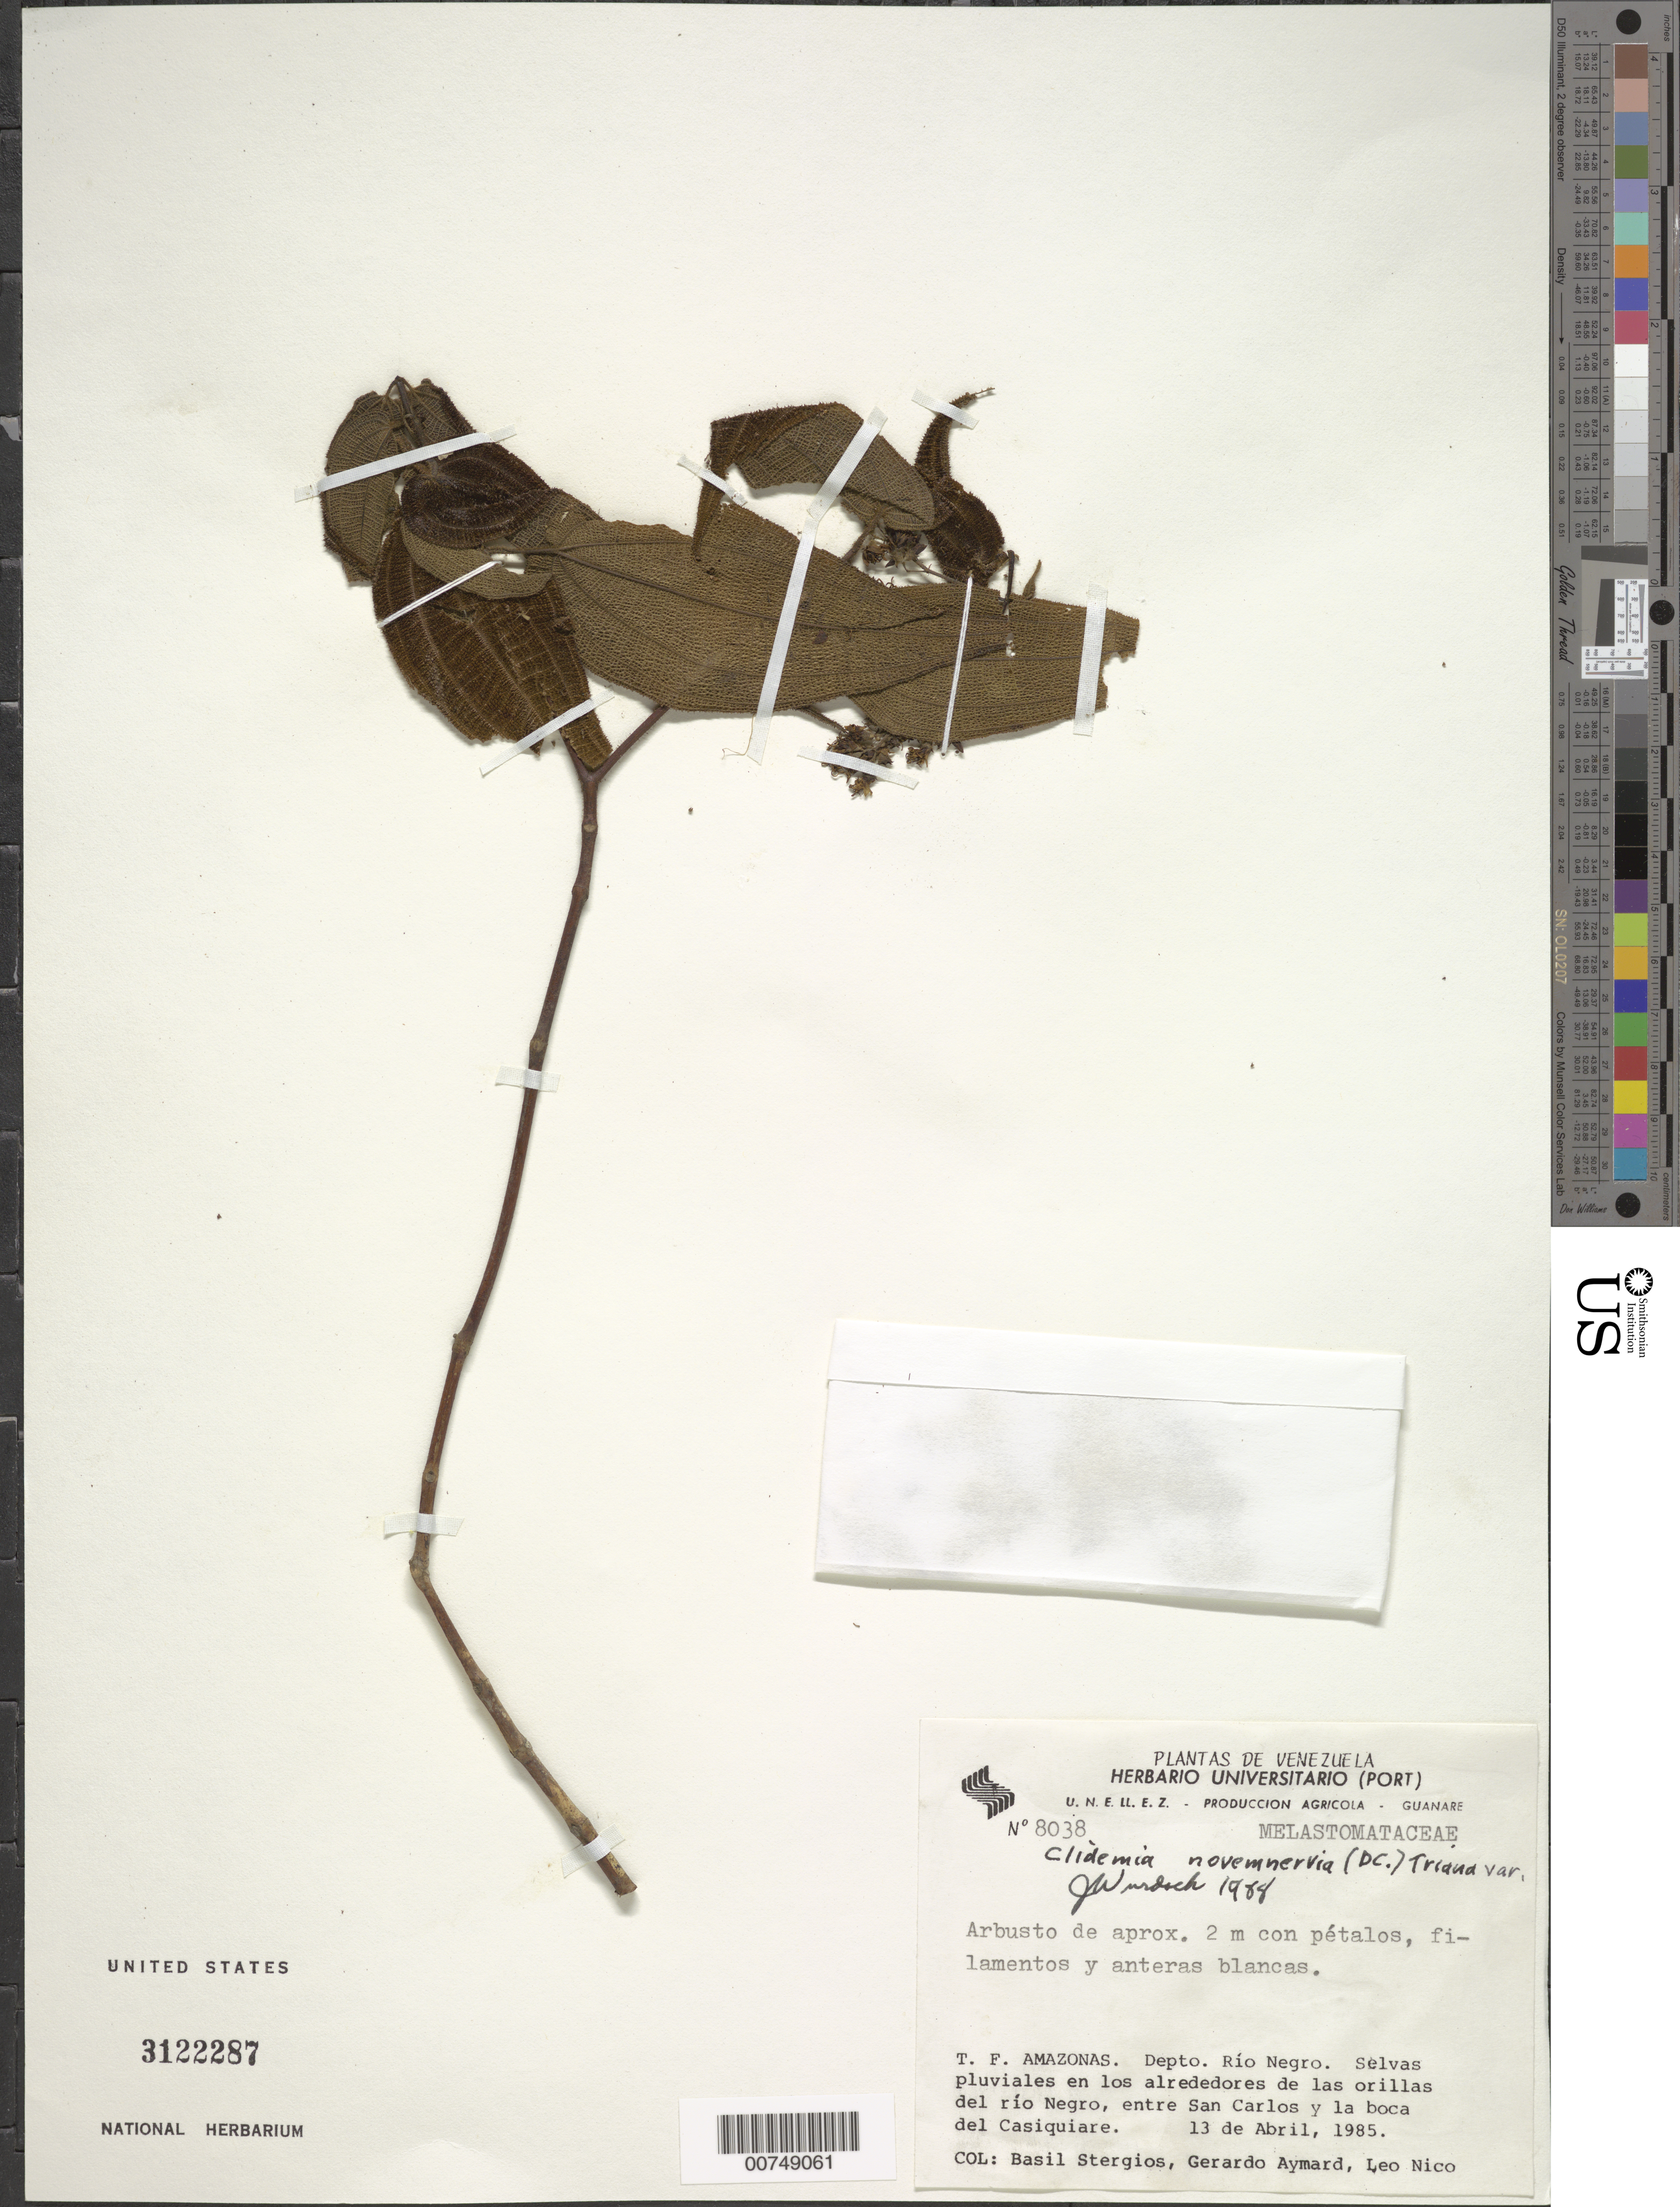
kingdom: Plantae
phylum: Tracheophyta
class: Magnoliopsida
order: Myrtales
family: Melastomataceae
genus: Clidemia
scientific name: Clidemia novemnervia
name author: (DC.) Triana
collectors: B. G. Stergios, G. A. Aymard & L. Nico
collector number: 8038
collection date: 1985-04-13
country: Venezuela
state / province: Amazonas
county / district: Río Negro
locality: Río Negro, entre San Carlos y la boca del Casiquiare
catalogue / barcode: US 3122287